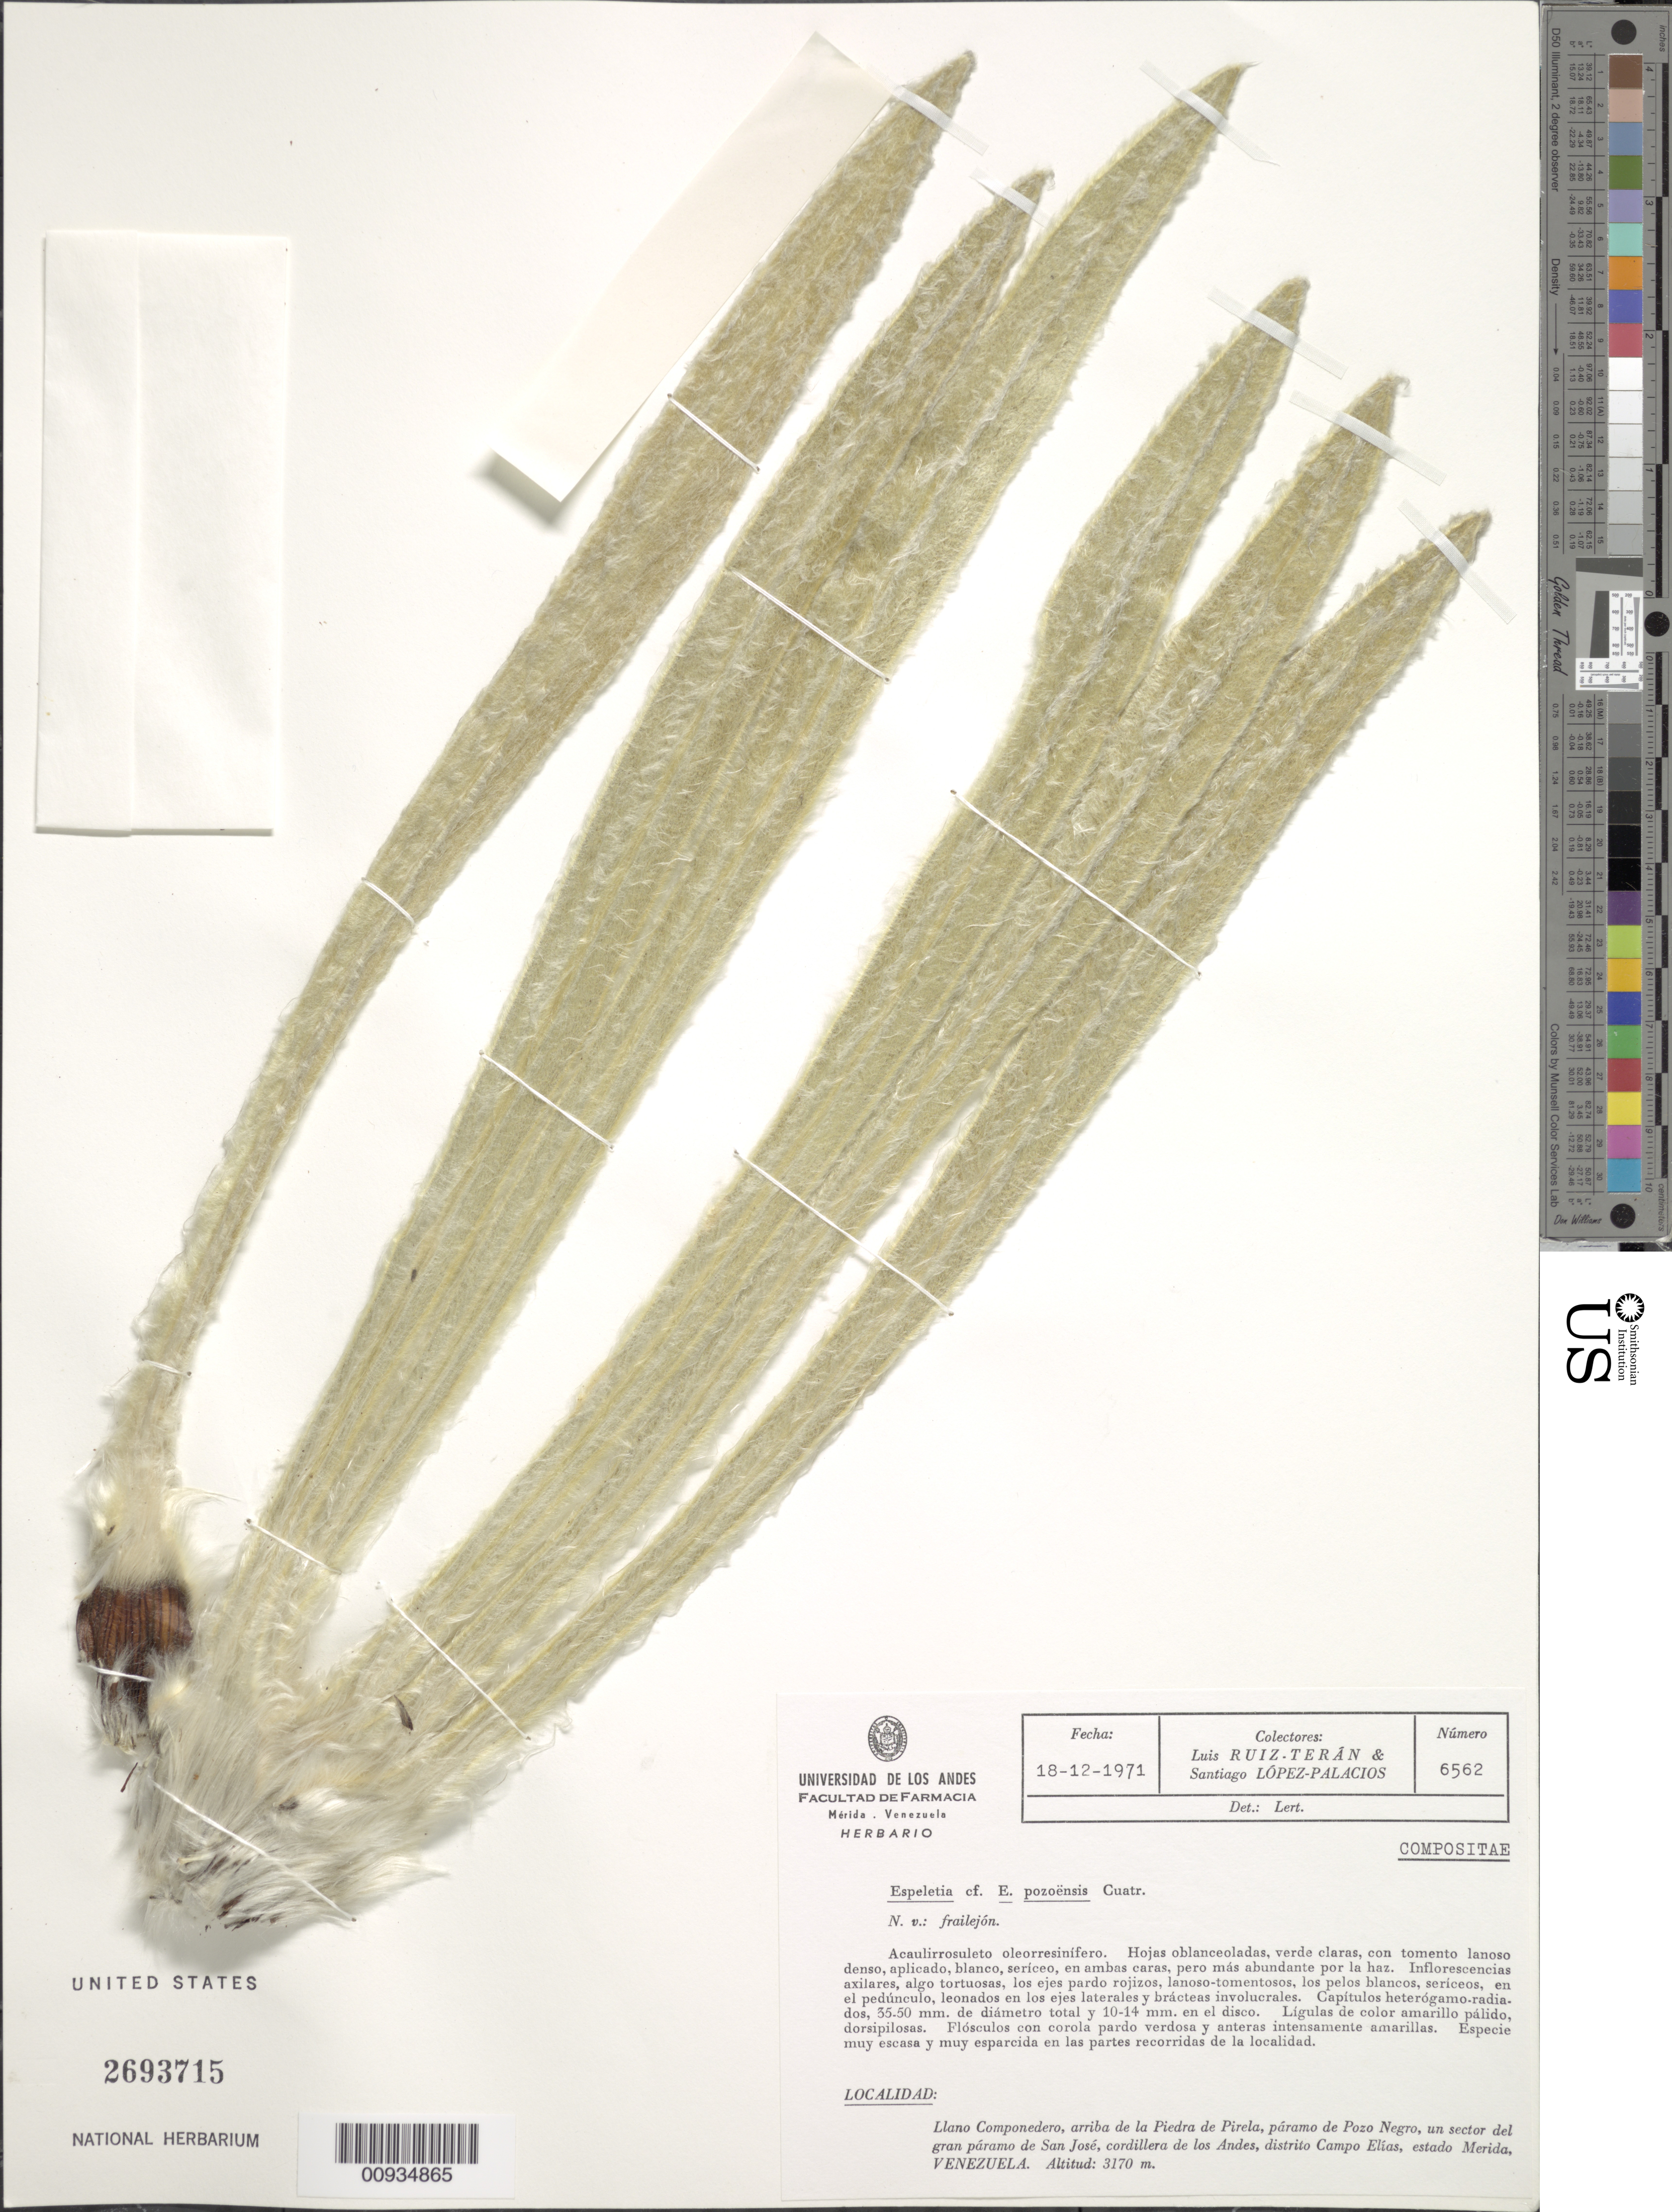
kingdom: Plantae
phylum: Tracheophyta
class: Magnoliopsida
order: Asterales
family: Asteraceae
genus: Espeletiopsis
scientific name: Espeletiopsis pozoensis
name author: (Cuatrec.) Cuatrec.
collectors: L. Teran & S. López-Palacios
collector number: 6562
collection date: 1971-12-18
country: Venezuela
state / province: Mérida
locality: Llano Compondero, arriba de la Piedra de Pirela, paramo de Pozo Negro, un sector del gran paramo de San Jose, Cordillera de Los Andes, Distrito Campo Elias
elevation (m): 3170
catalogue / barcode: US 2693715